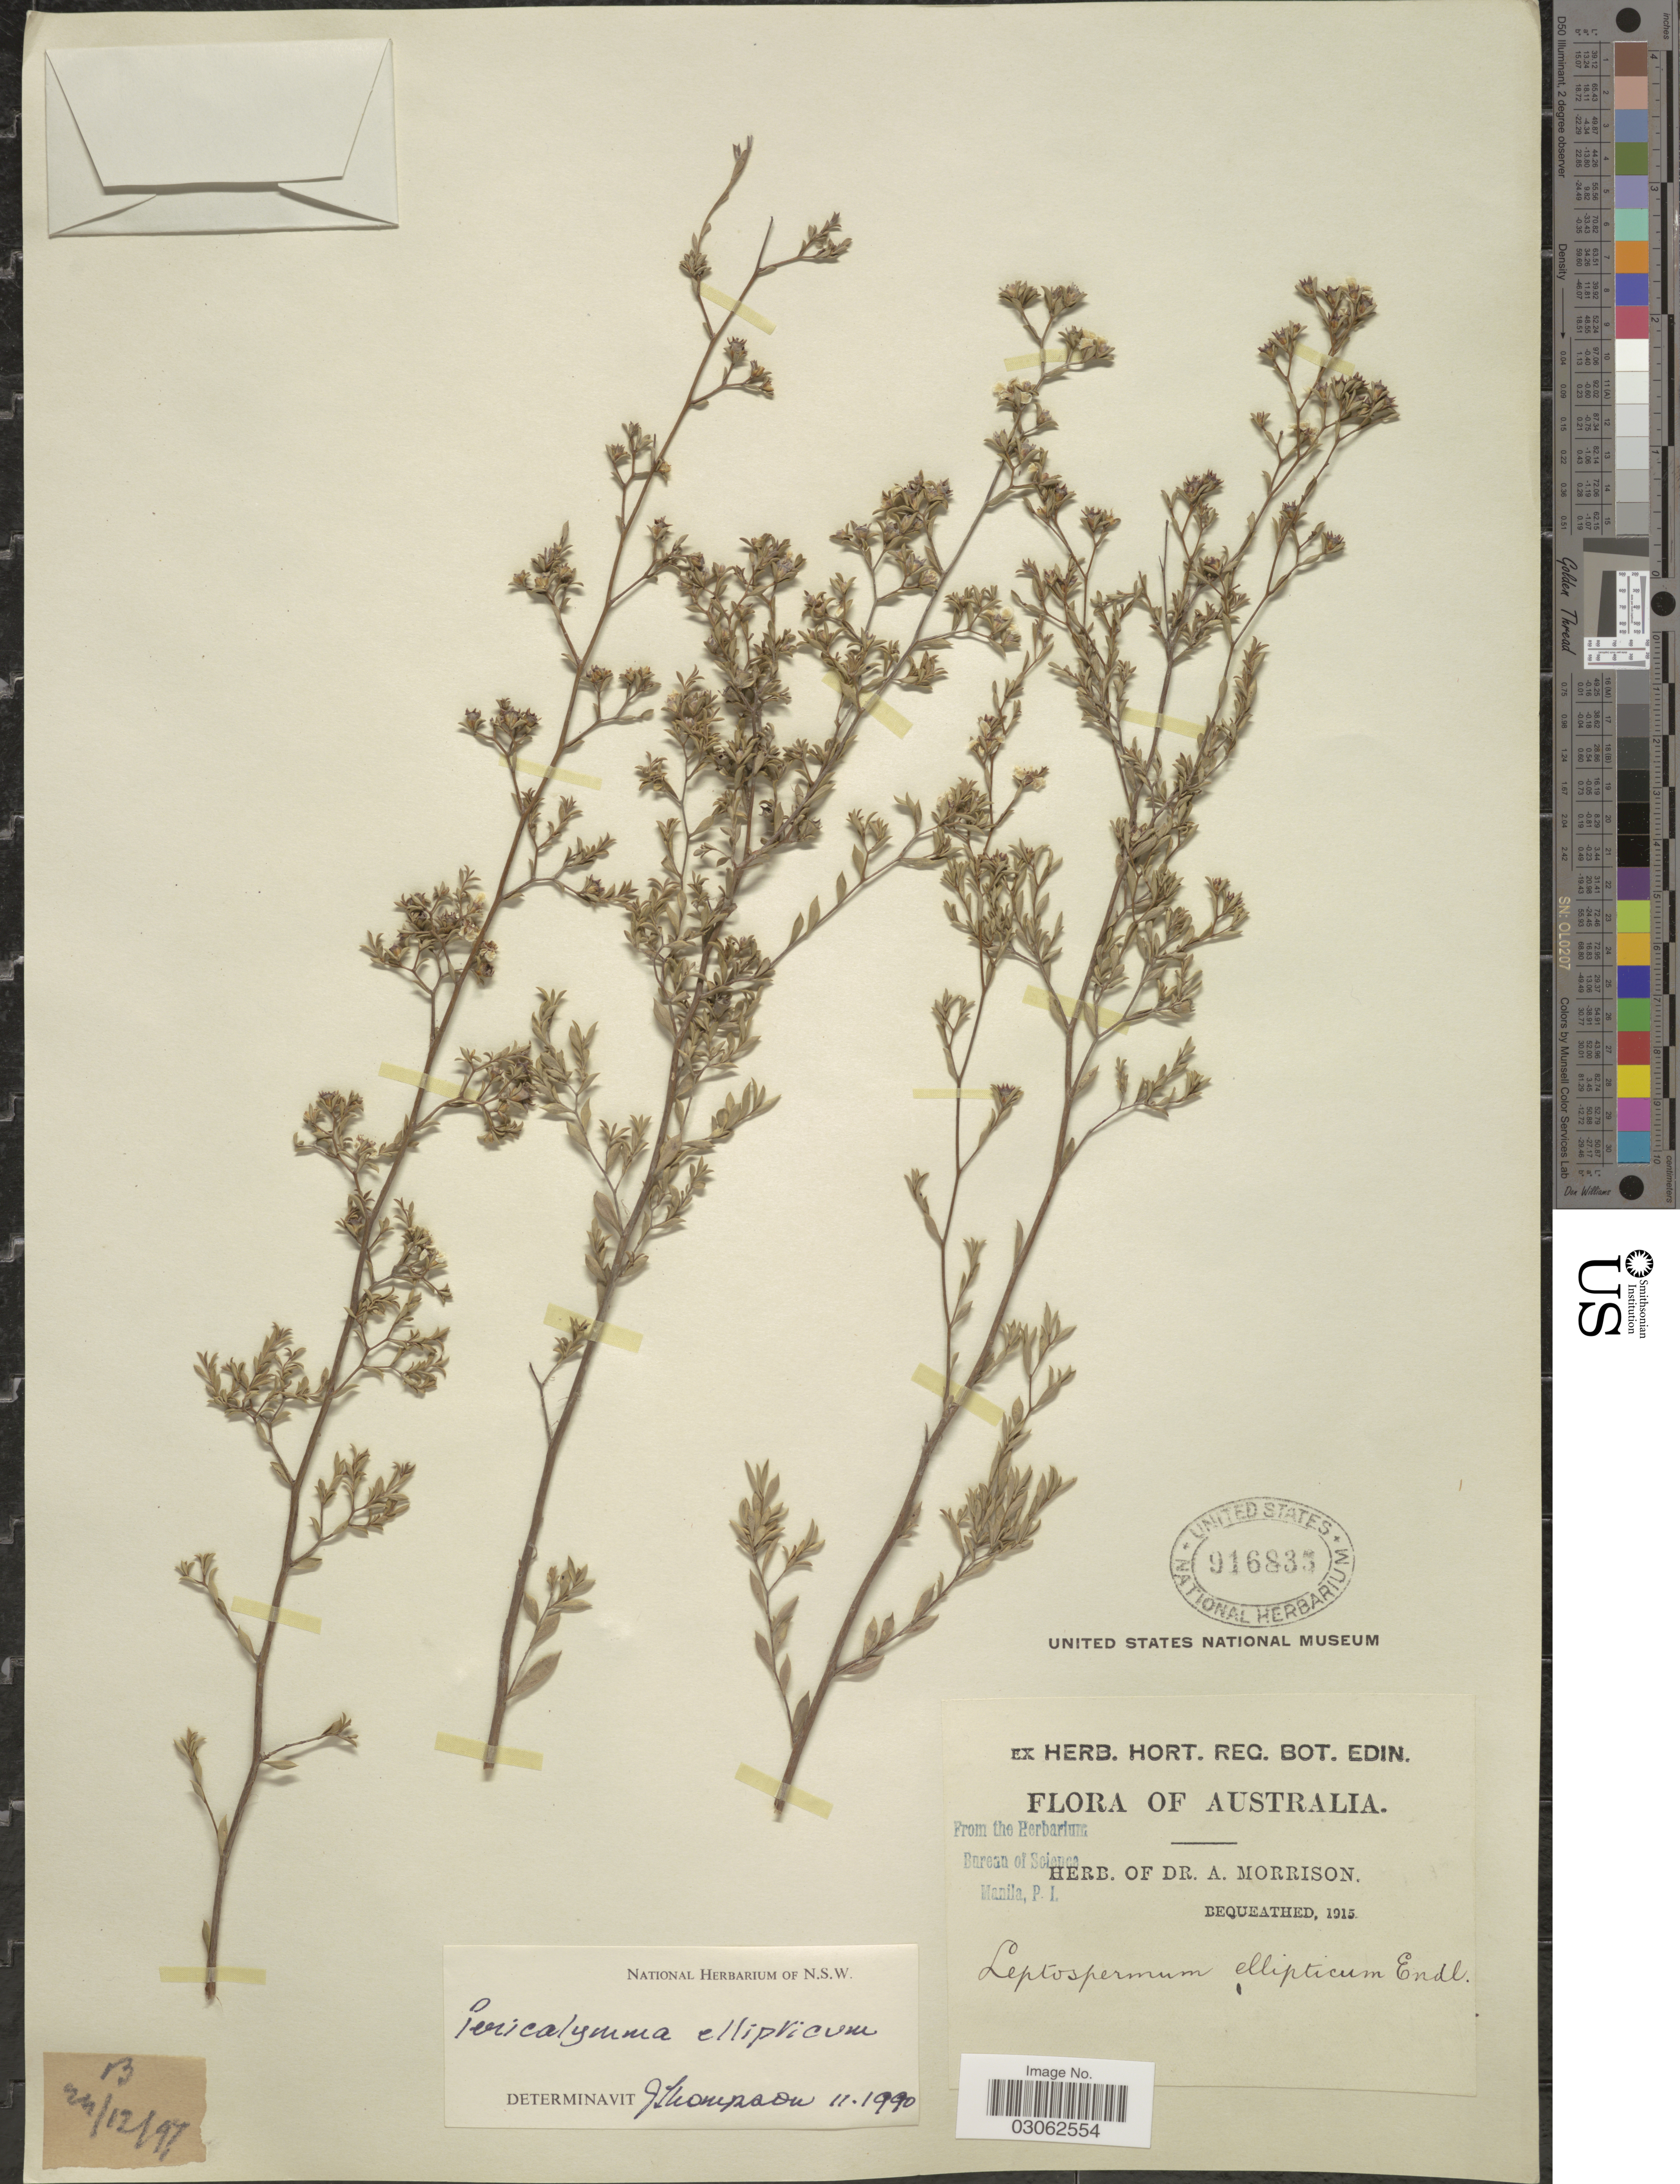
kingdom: Plantae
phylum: Tracheophyta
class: Magnoliopsida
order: Myrtales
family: Myrtaceae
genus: Pericalymma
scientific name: Pericalymma ellipticum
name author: Schauer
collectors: ex herb. Dr. A. Morrison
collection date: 1915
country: Australia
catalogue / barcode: US 916835